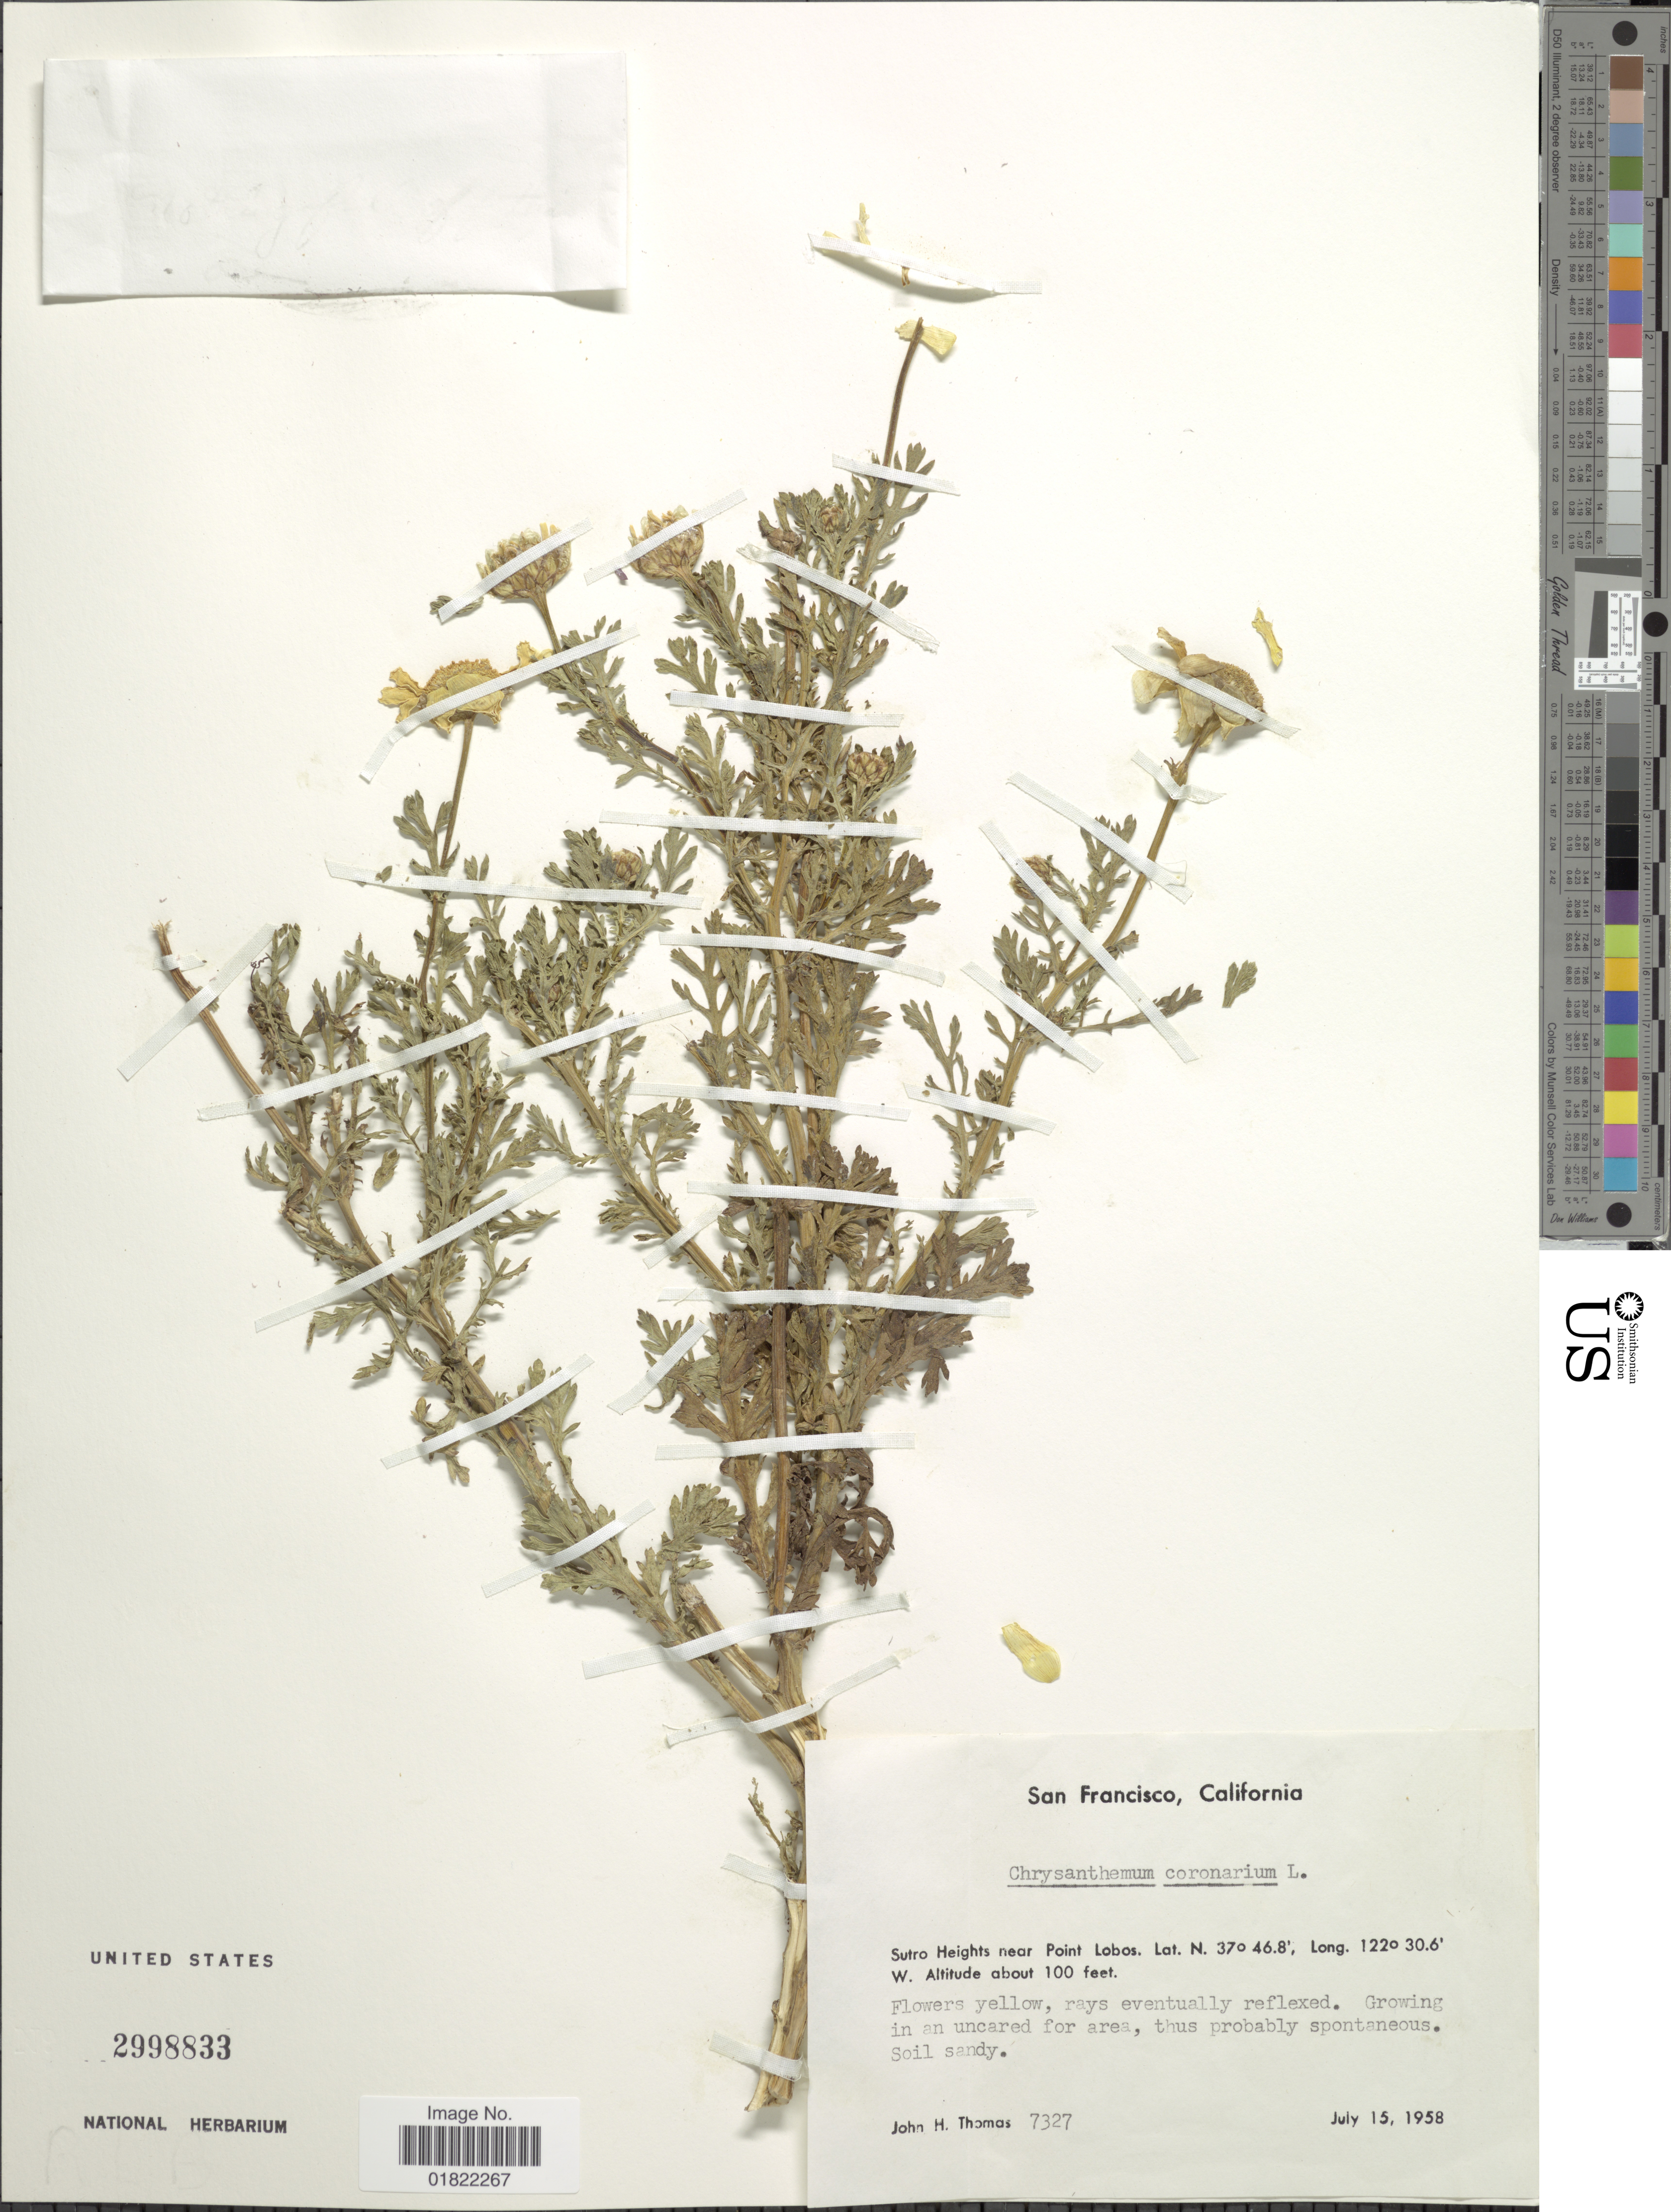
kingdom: Plantae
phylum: Tracheophyta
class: Magnoliopsida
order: Asterales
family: Asteraceae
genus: Chrysanthemum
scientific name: Chrysanthemum coronarium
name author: L.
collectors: J. H. Thomas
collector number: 7327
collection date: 1958-07-15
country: United States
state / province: California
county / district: San Francisco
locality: San Francisco, Sutro Heights near Point Lobos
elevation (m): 30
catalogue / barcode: US 2998833